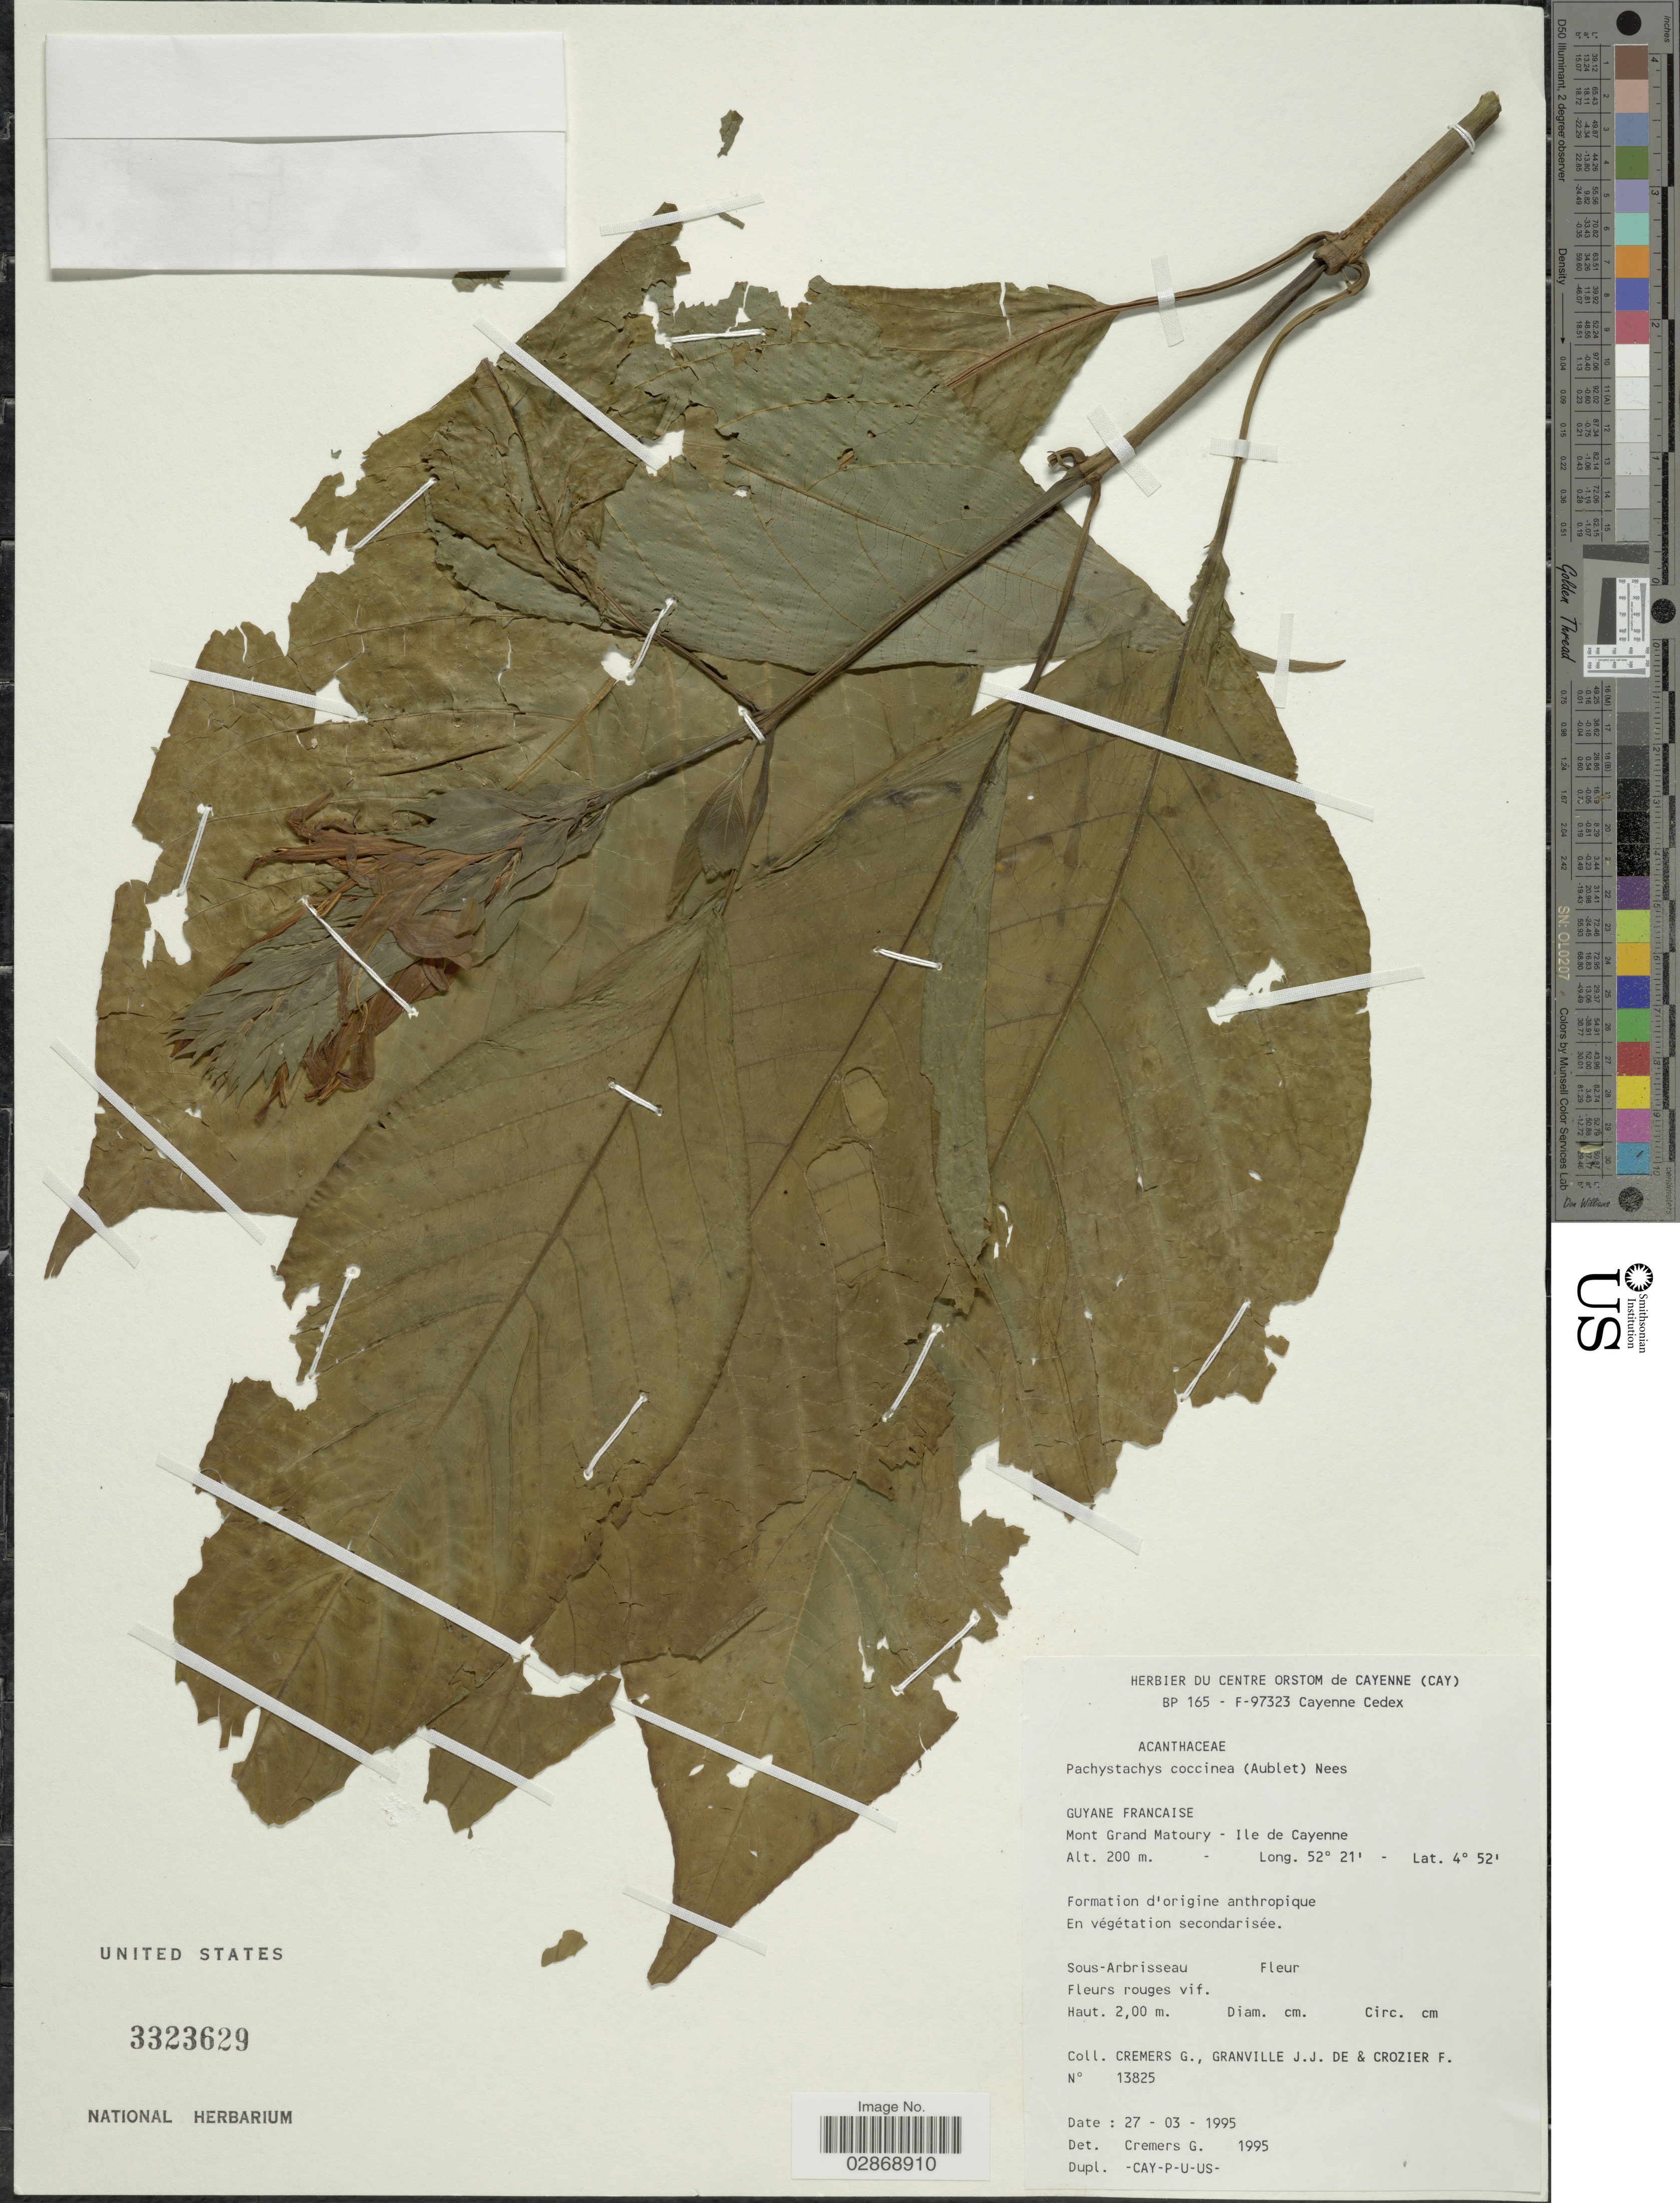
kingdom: Plantae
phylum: Tracheophyta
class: Magnoliopsida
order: Lamiales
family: Acanthaceae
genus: Pachystachys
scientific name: Pachystachys coccinea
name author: (Aubl.) Nees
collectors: G. Cremers, J.-J. de Granville & F. Crozier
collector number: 13825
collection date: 1995-03-27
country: French Guiana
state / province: Cayenne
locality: Guyane Francaise. Mont Grand Matoury - Ile de Cayenne.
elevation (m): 200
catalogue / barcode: US 3323629